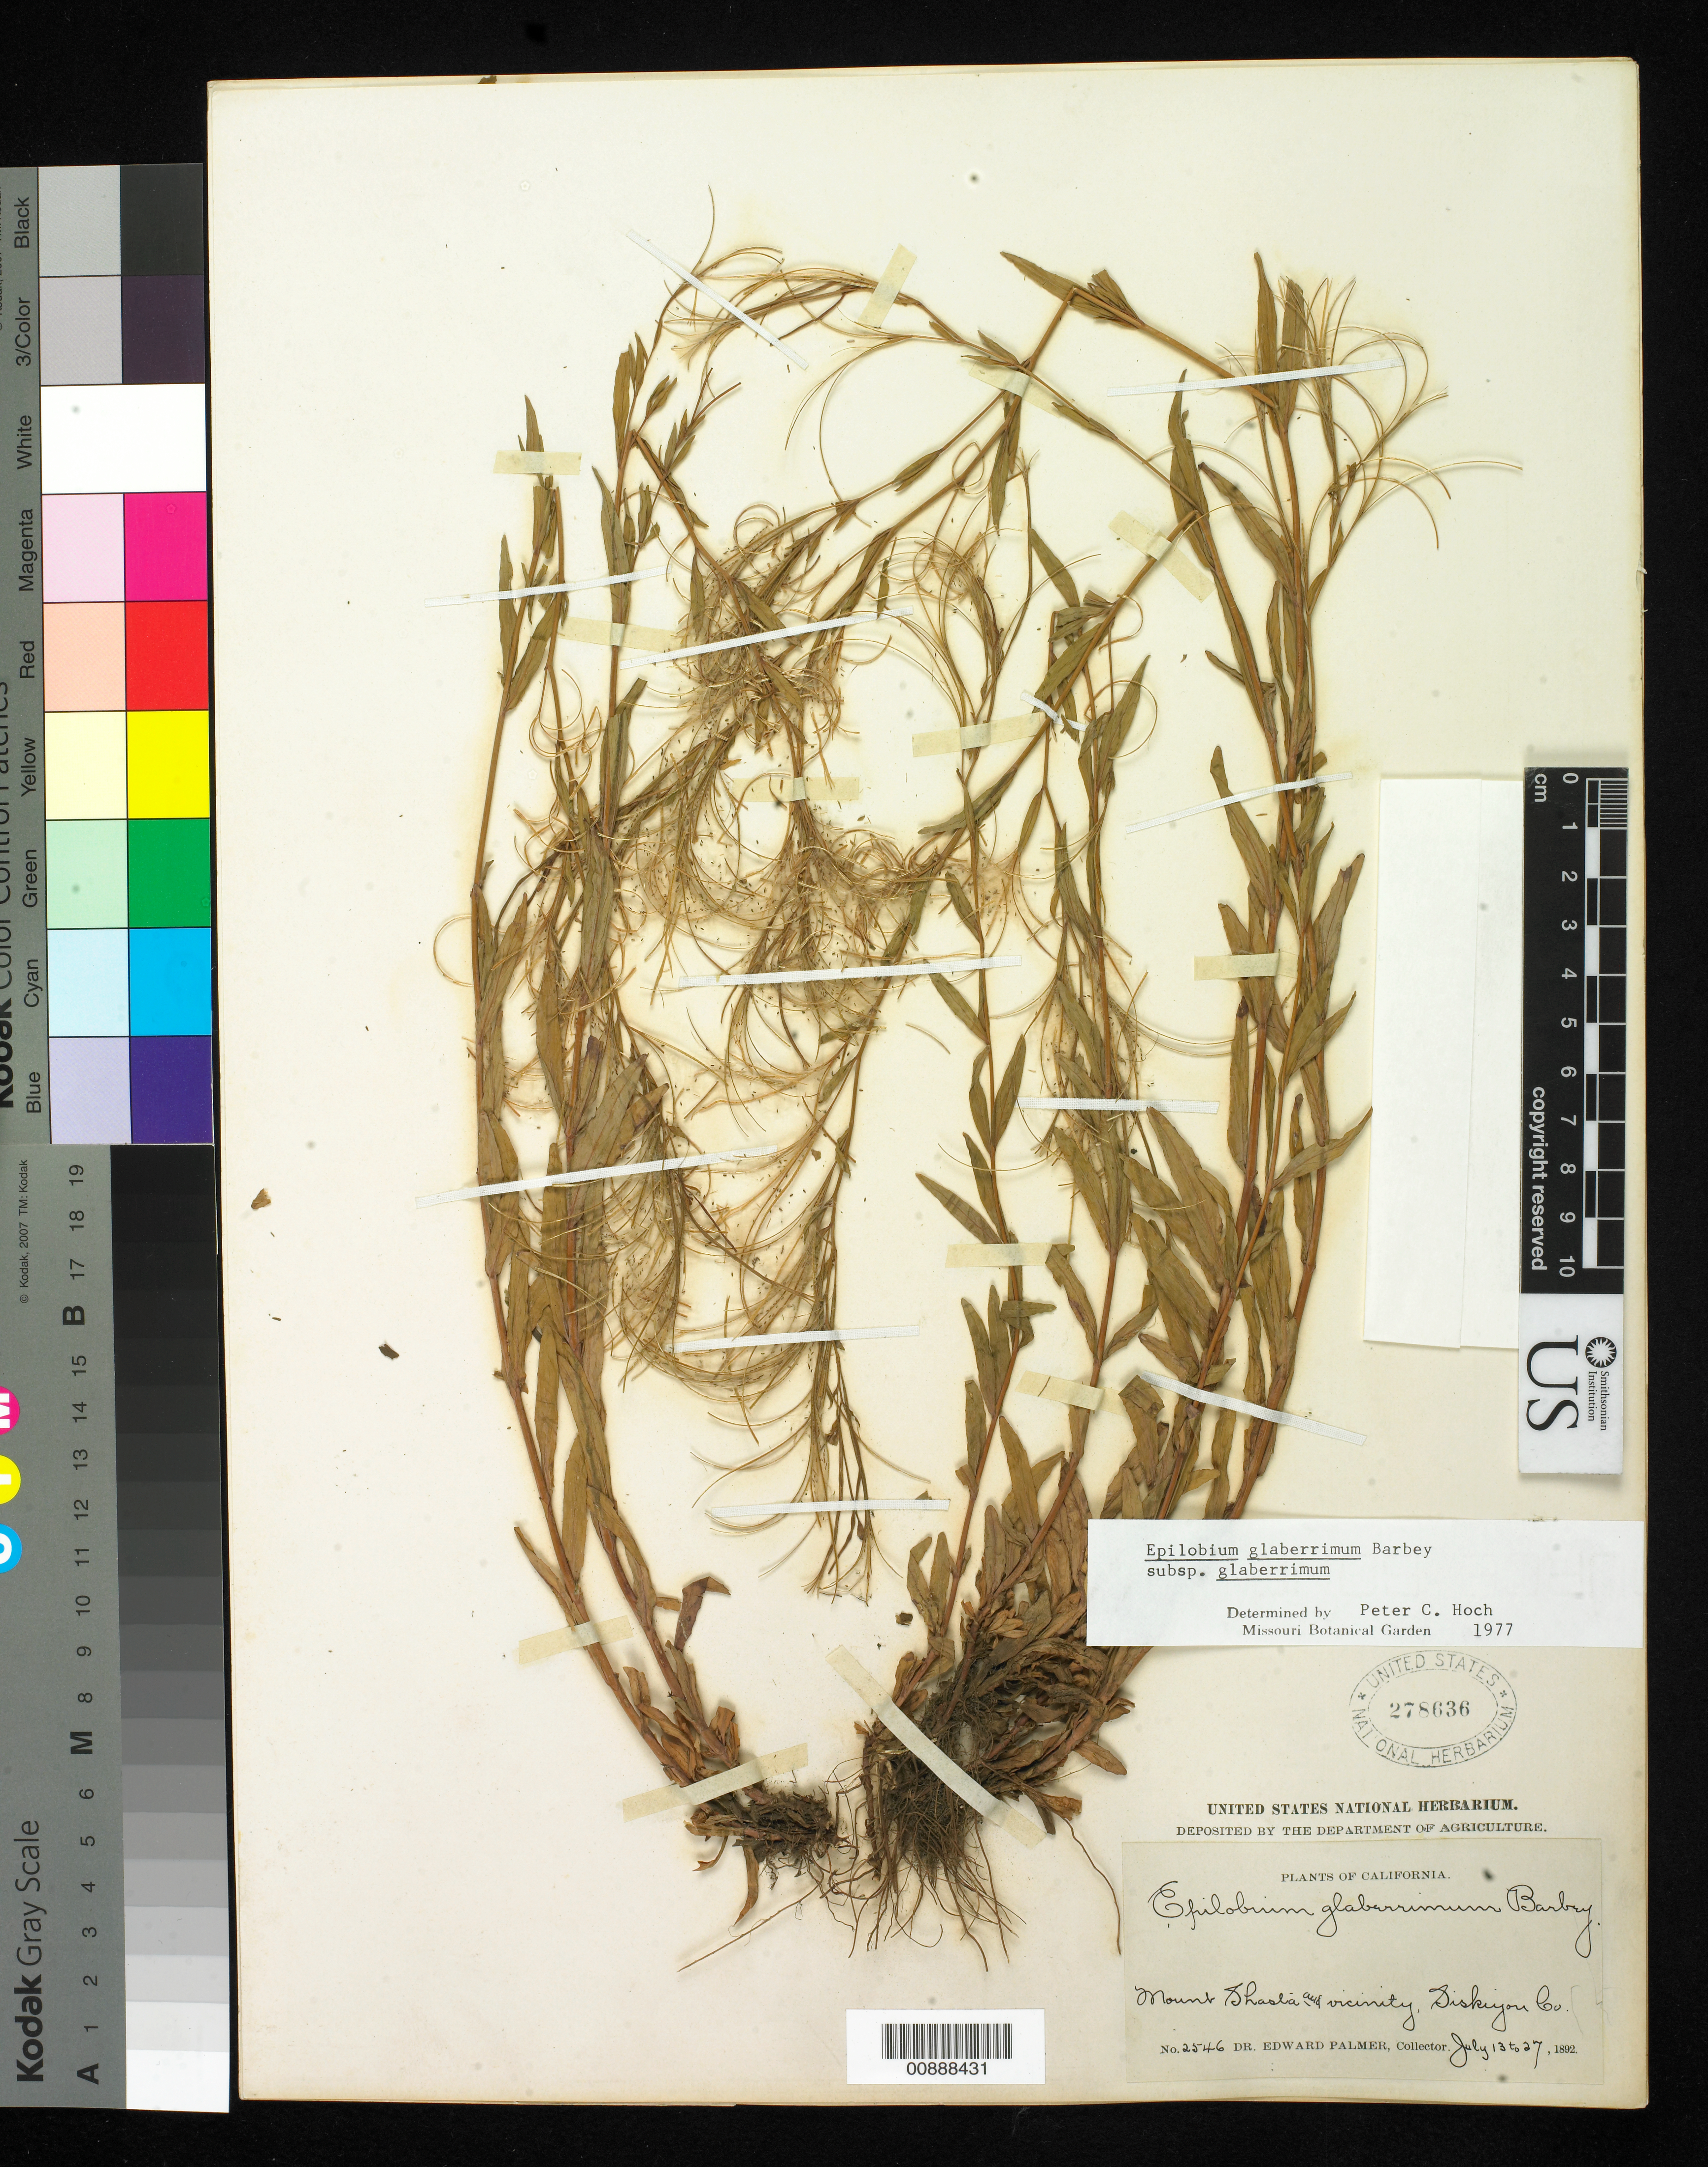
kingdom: Plantae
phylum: Tracheophyta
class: Magnoliopsida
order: Myrtales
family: Onagraceae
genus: Epilobium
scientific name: Epilobium glaberrimum subsp. glaberrimum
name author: Barbey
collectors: E. Palmer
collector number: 2546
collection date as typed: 13 Jul 1892 to 27 Jul 1892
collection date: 1892-07-13/1892-07-27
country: United States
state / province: California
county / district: Siskiyou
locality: Mount Shasta and vicinity, Siskiyou County, California.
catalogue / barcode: US 278636